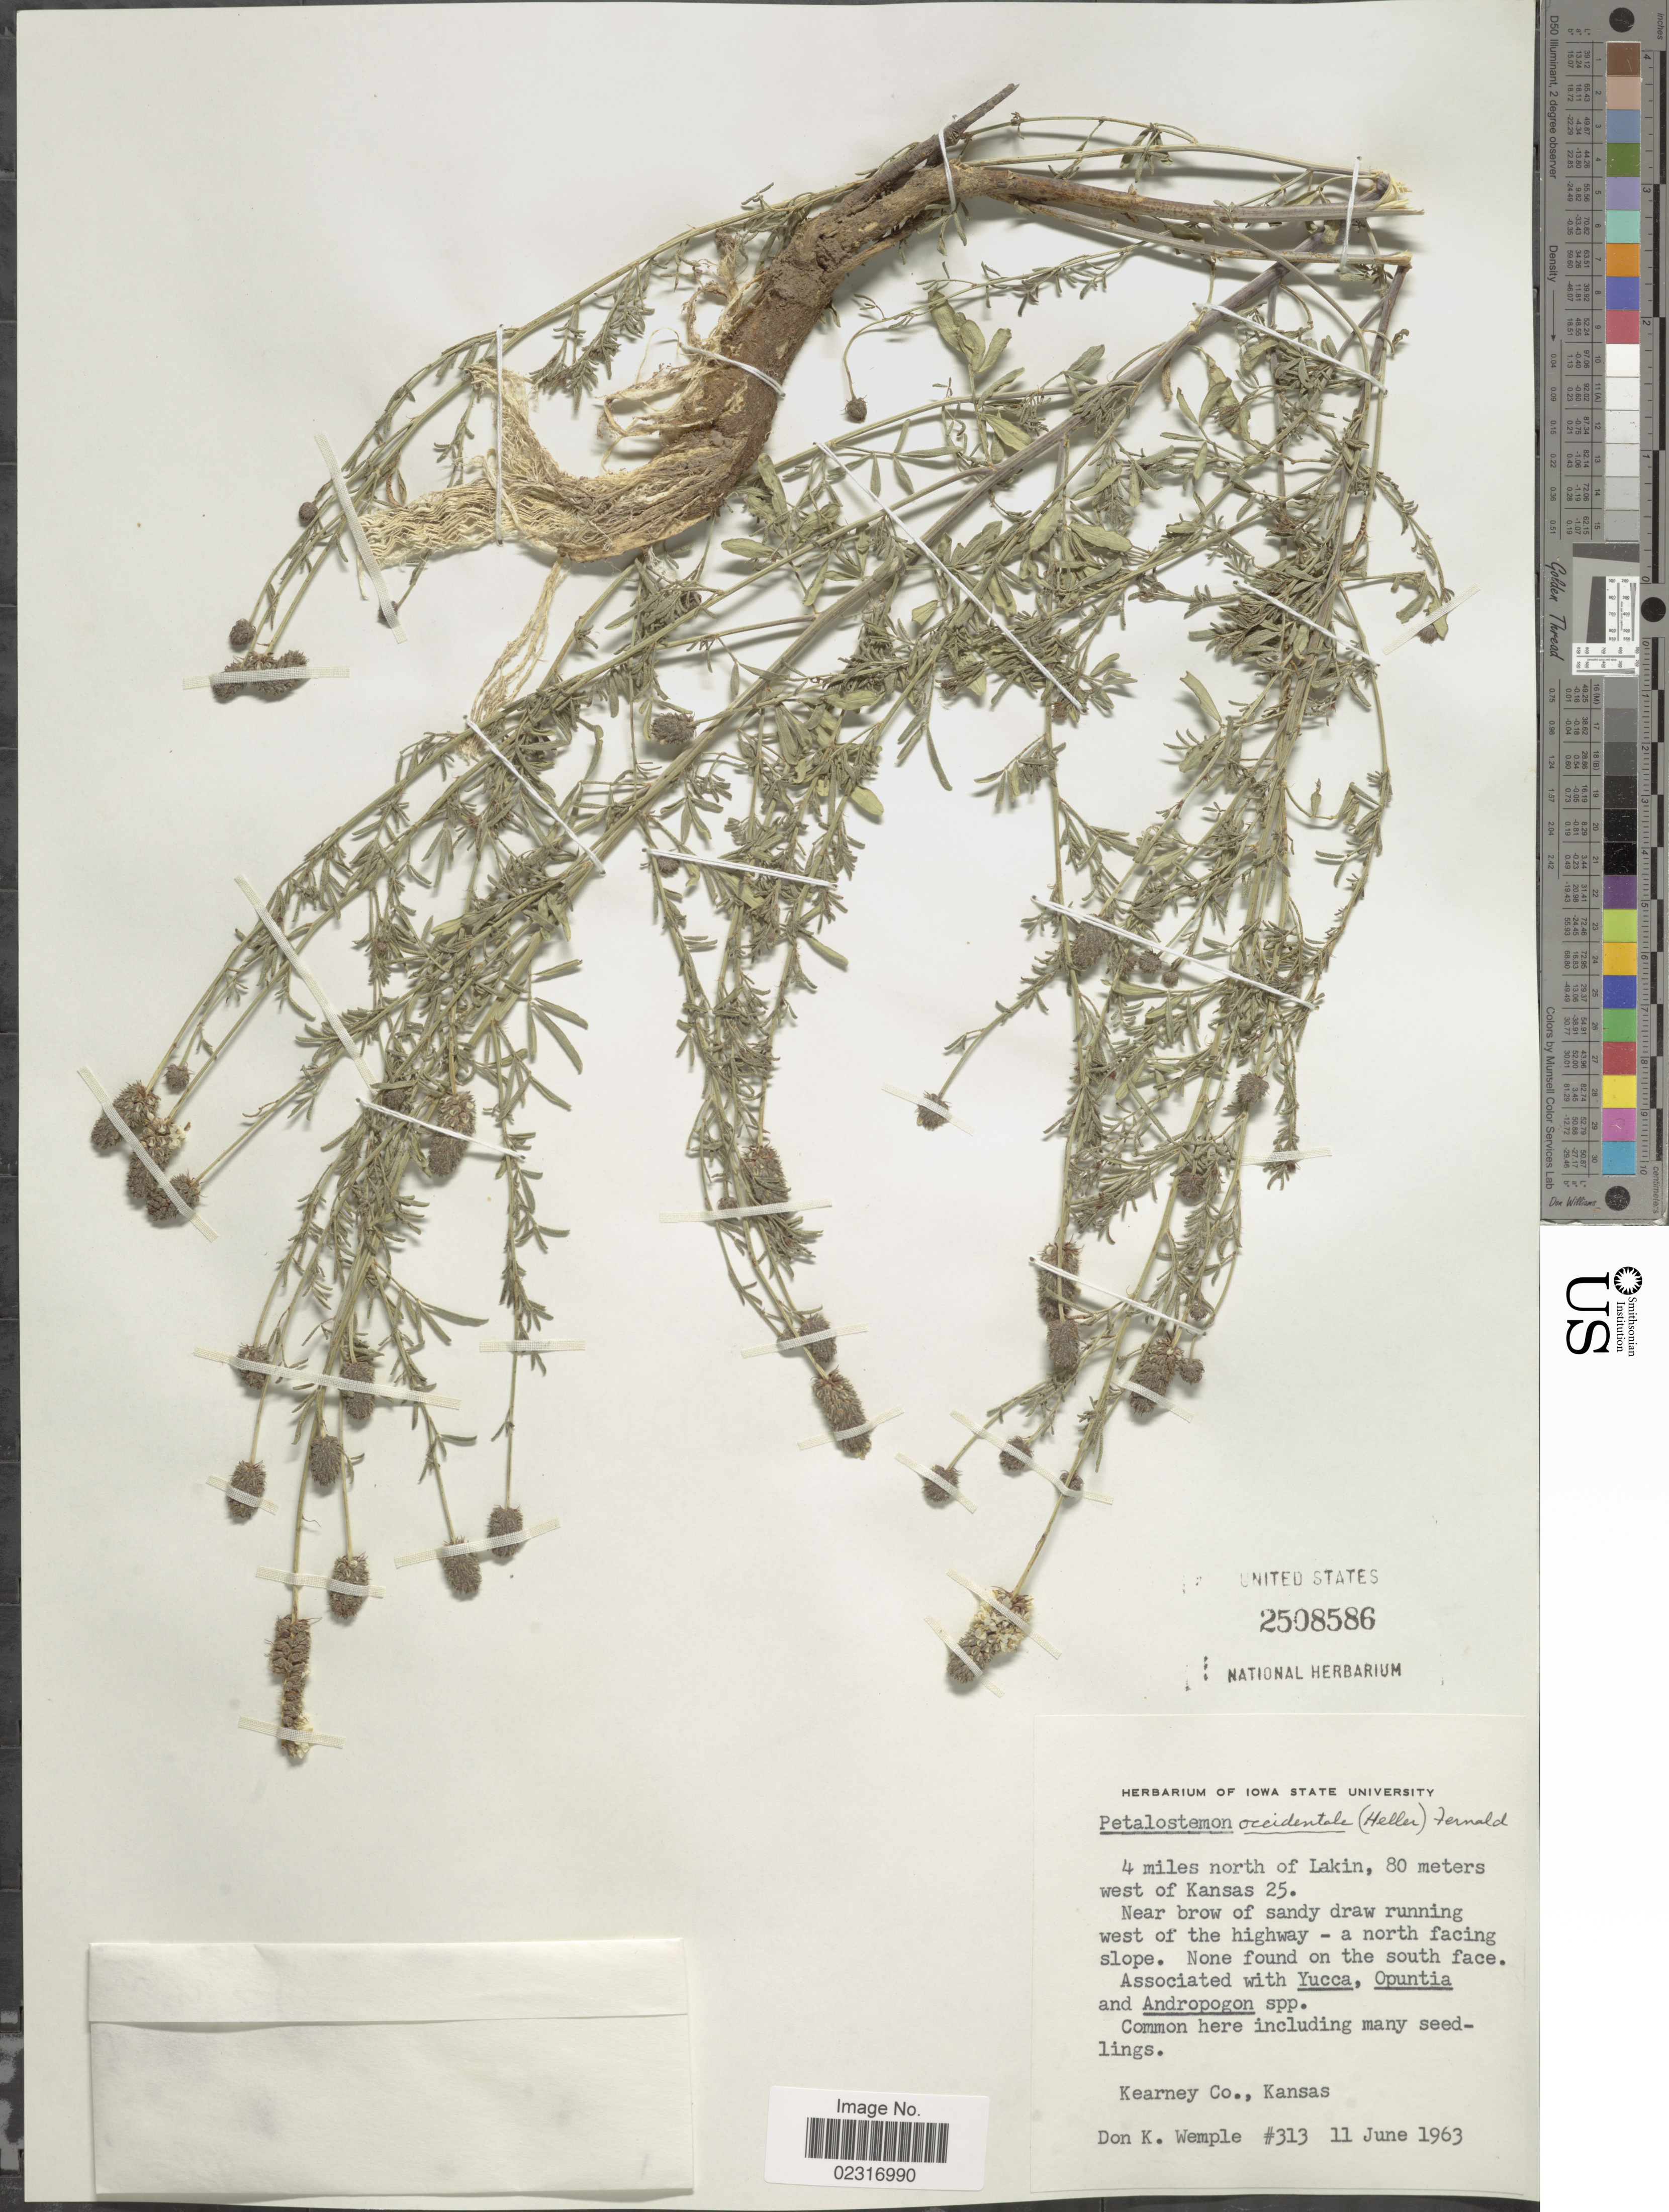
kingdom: Plantae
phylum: Tracheophyta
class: Magnoliopsida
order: Fabales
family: Fabaceae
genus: Dalea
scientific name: Dalea candida var. oligophylla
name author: (Torr) Shinners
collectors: D. Wemple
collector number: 313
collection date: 1963-06-11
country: United States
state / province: Kansas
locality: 4 miles north of lakin, 80 meters west of Kansas 25. Kearney Co.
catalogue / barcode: US 2508586